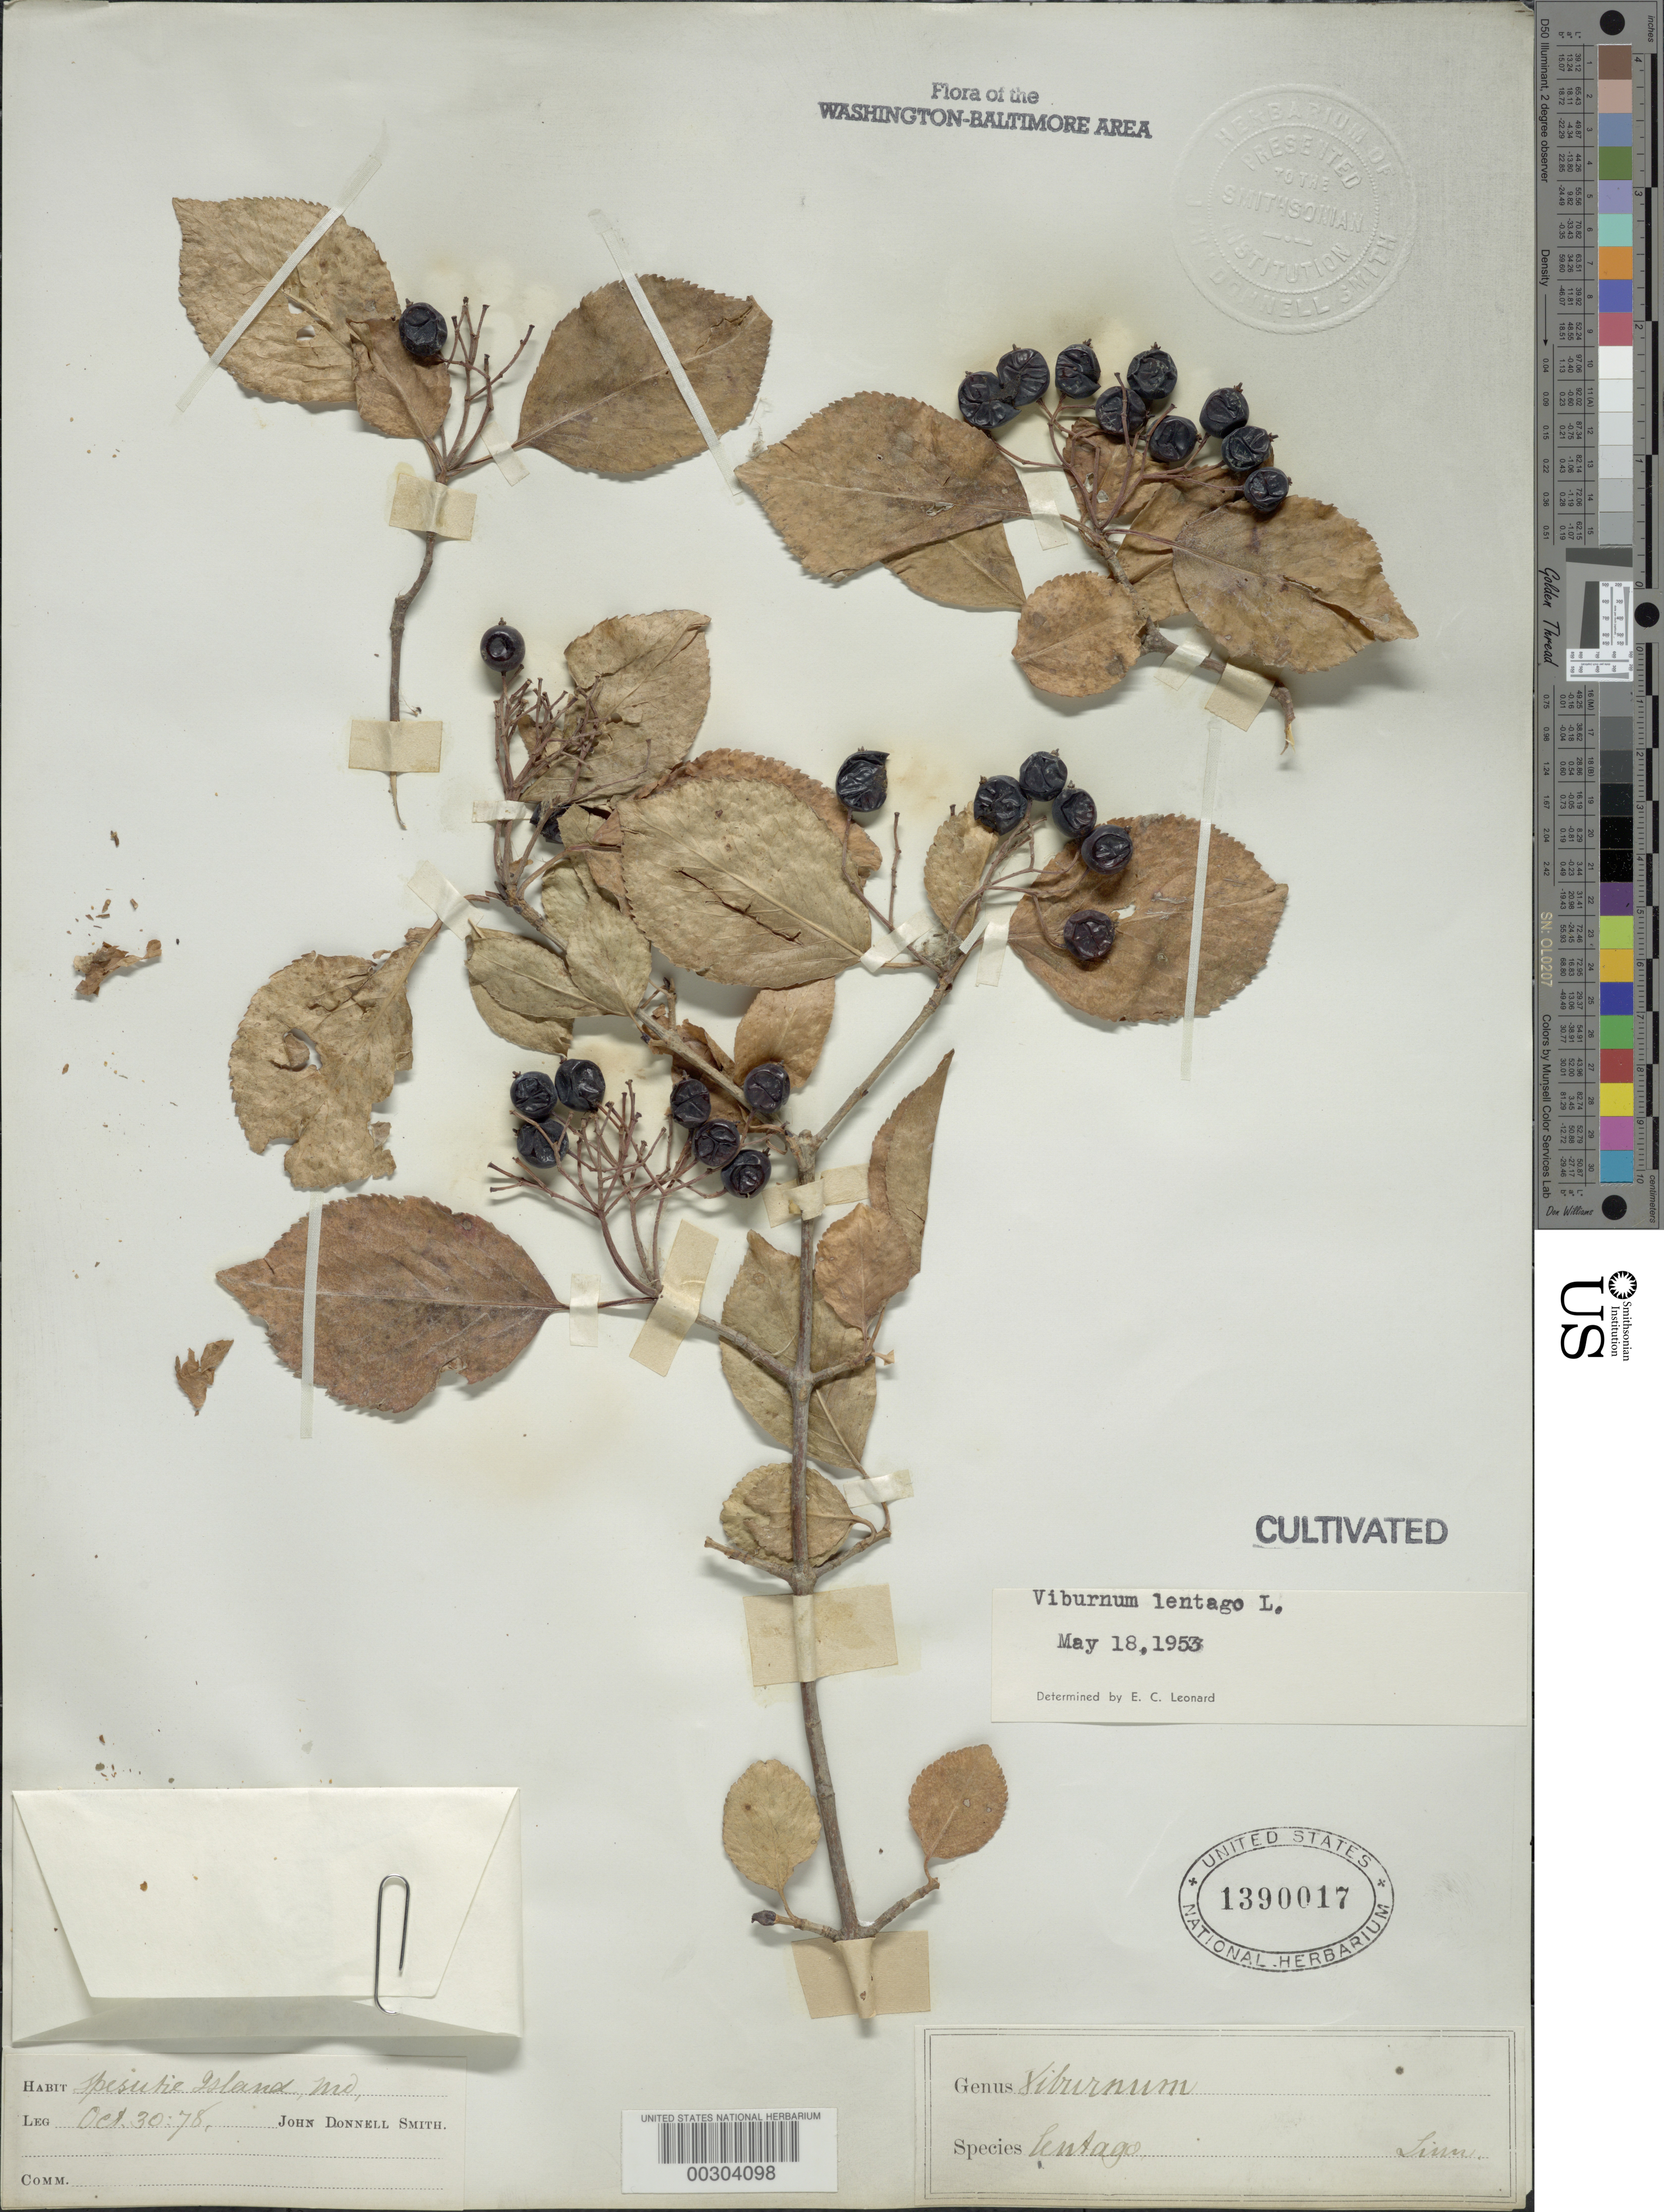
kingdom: Plantae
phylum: Tracheophyta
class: Magnoliopsida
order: Dipsacales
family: Viburnaceae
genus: Viburnum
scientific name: Viburnum lentago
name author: L.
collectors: J. Donnell Smith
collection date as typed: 30 Oct 1878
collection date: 1878-10-30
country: United States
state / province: Maryland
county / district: Harford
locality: Spesutie Island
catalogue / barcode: US 1390017